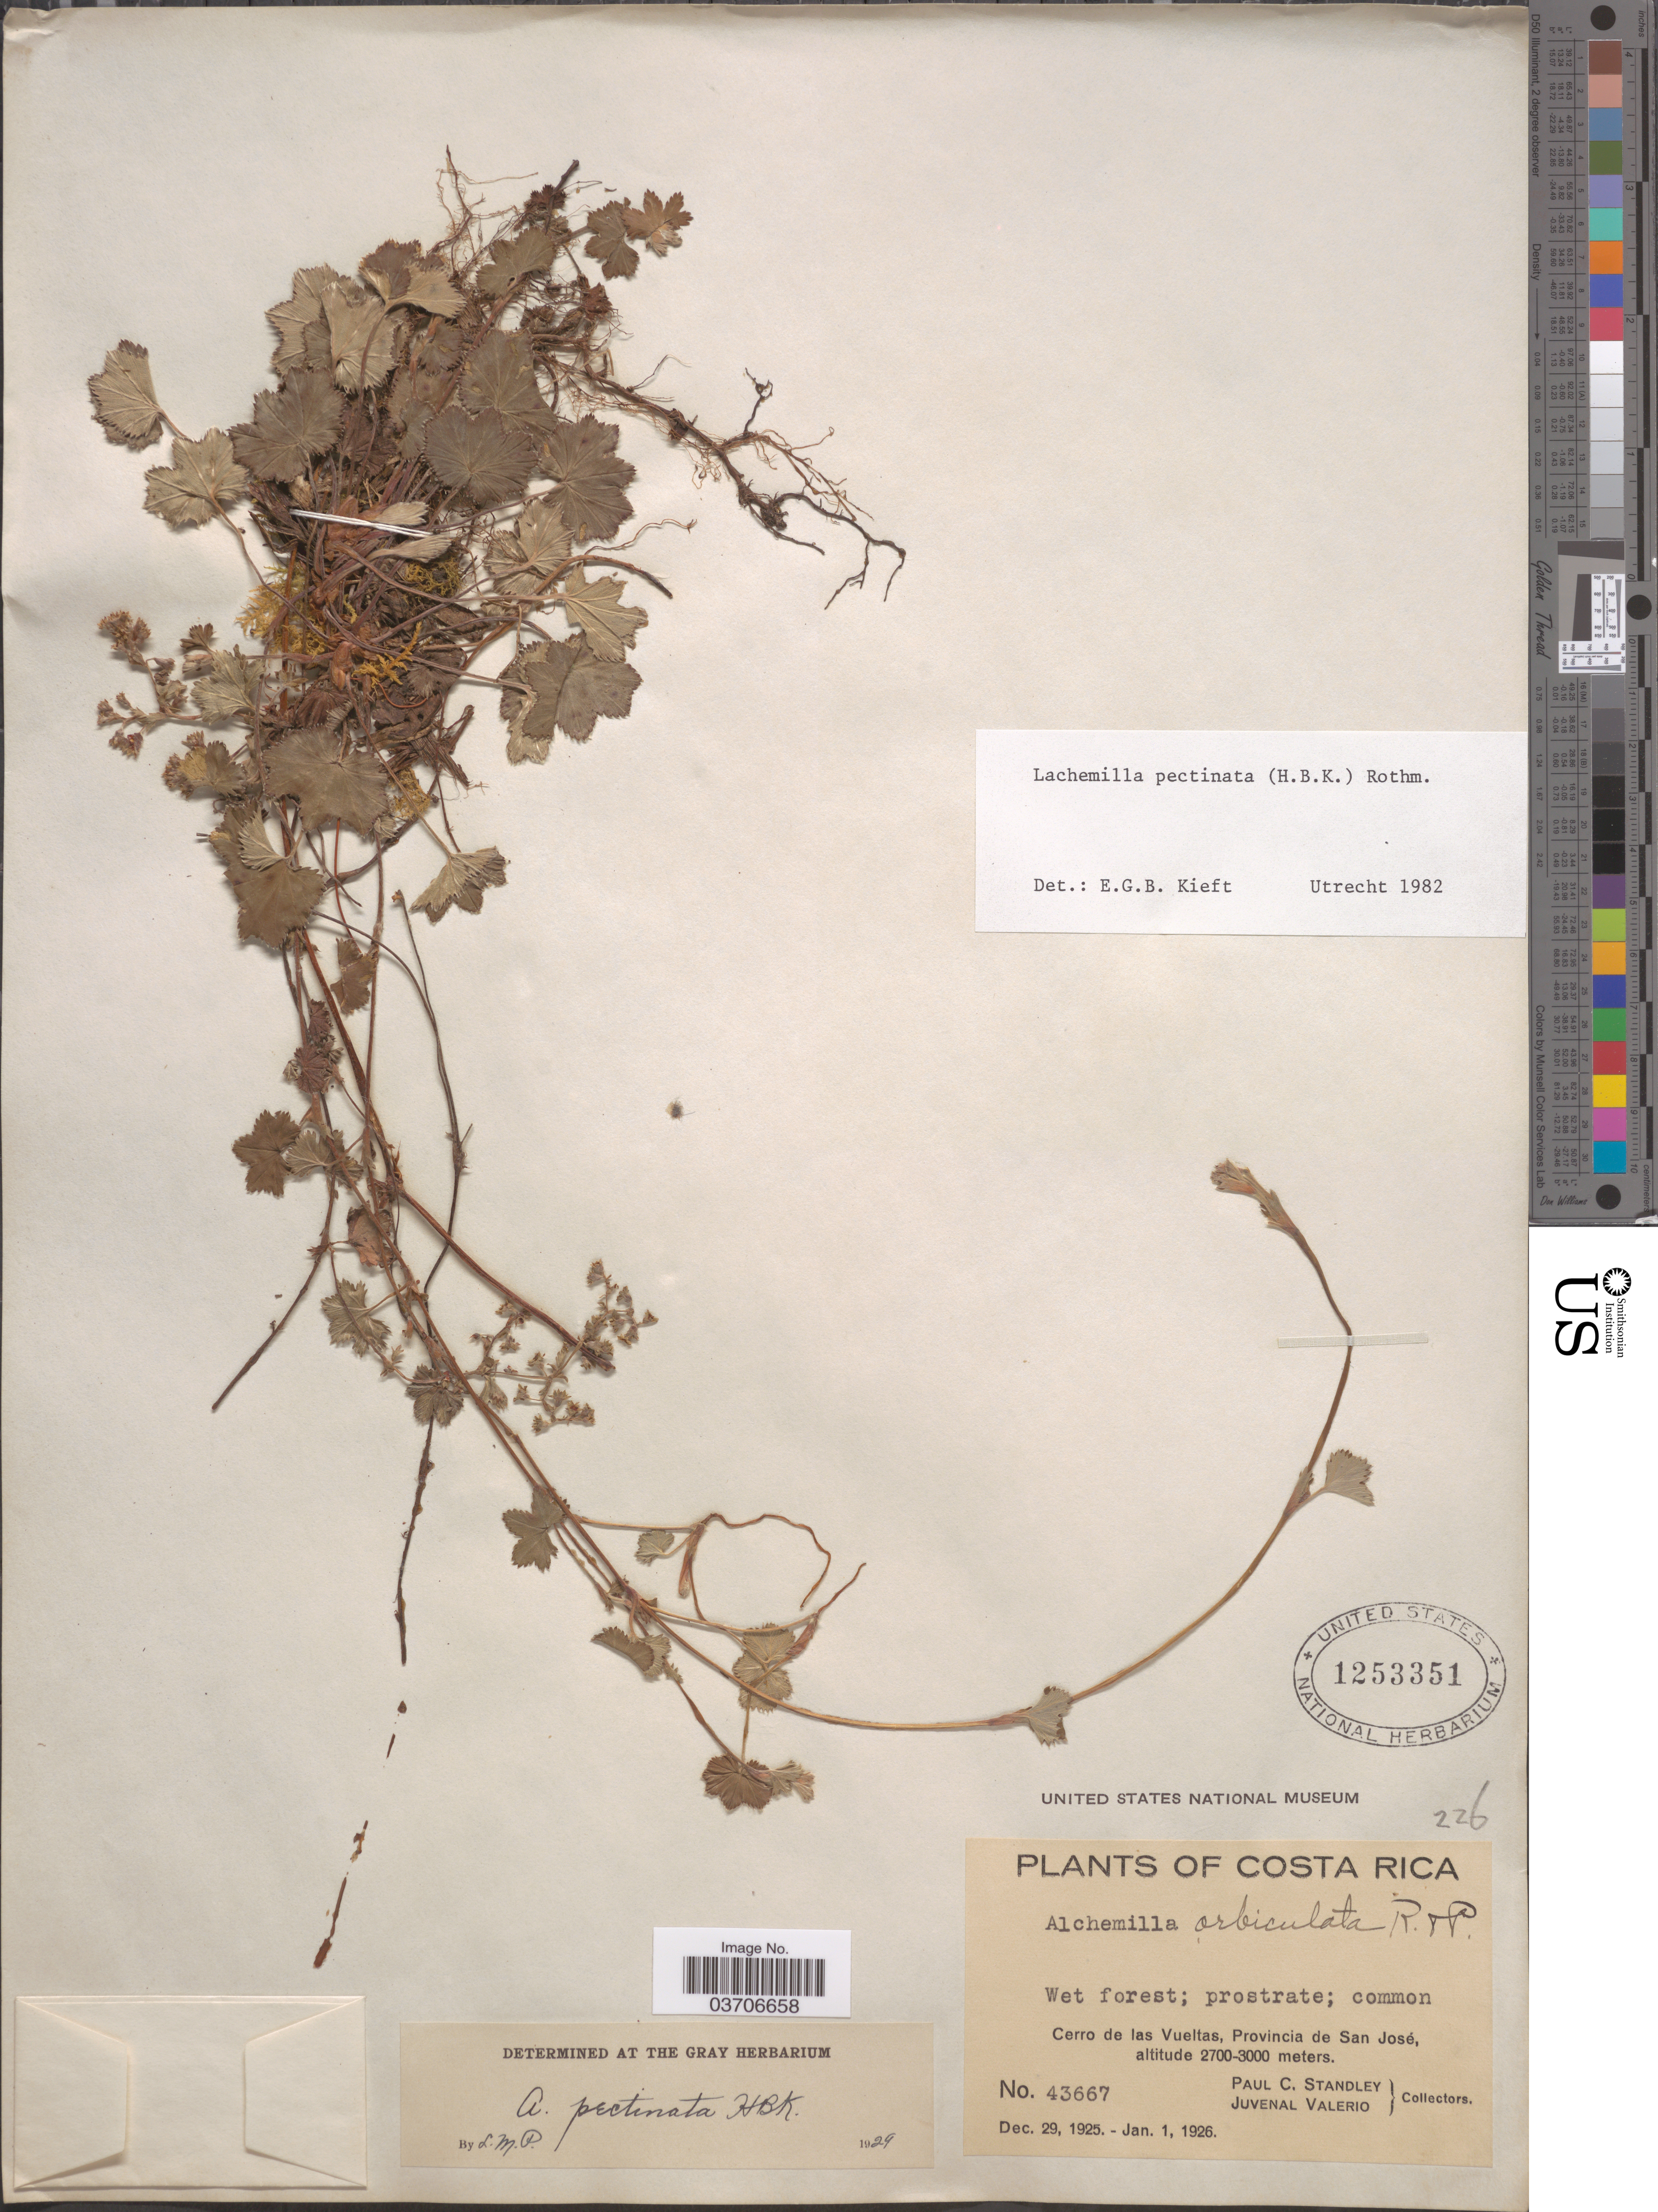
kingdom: Plantae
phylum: Tracheophyta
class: Magnoliopsida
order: Rosales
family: Rosaceae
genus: Lachemilla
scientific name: Lachemilla pectinata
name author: (Kunth) Rothm.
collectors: P. C. Standley & J. Valerio R.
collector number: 43667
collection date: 1925-12-29/1926-01-01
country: Costa Rica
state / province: San José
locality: Cerro de las Vueltas.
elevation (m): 2700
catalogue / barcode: US 1253351